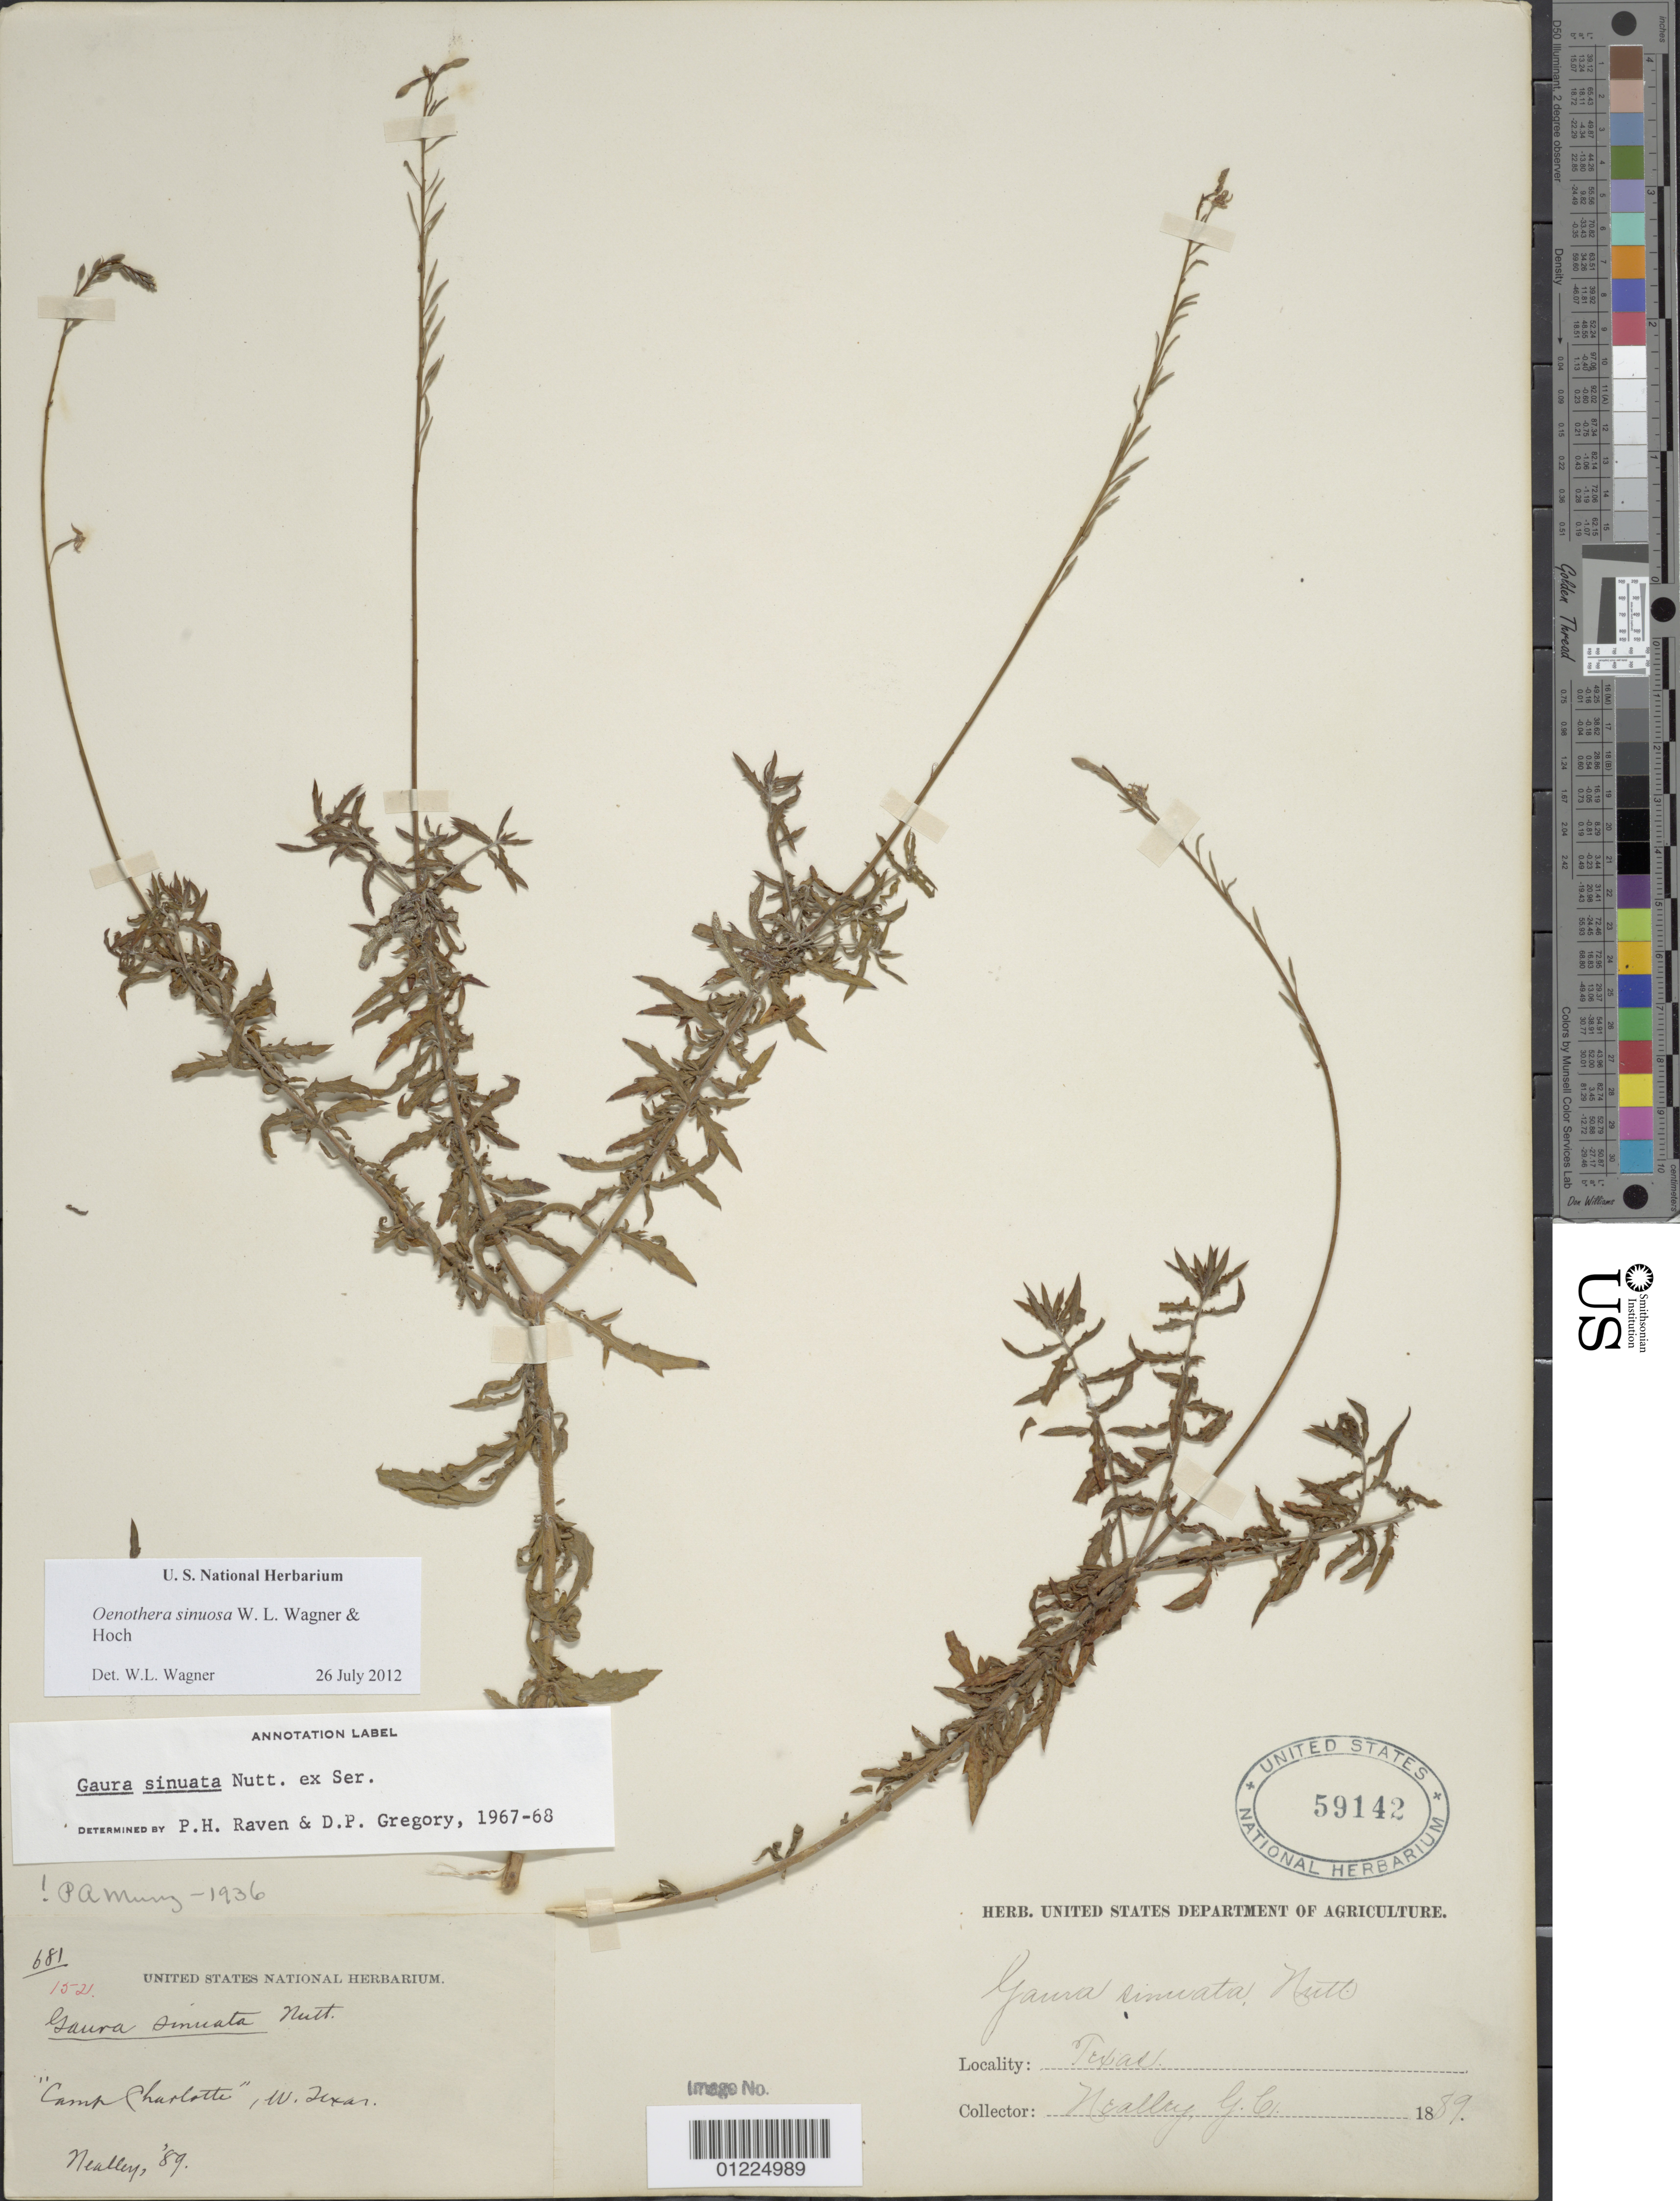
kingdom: Plantae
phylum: Tracheophyta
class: Magnoliopsida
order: Myrtales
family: Onagraceae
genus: Oenothera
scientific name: Oenothera sinuosa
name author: Nutt. ex Ser.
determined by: Wagner, W. L., (BOT), Smithsonian Institution - National Museum of Natural History (UNITED STATES)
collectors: G. C. Nealley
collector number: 681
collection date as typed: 1889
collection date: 1889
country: United States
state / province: Texas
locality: "Camp Charlotte", W. Texas.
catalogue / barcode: US 59142